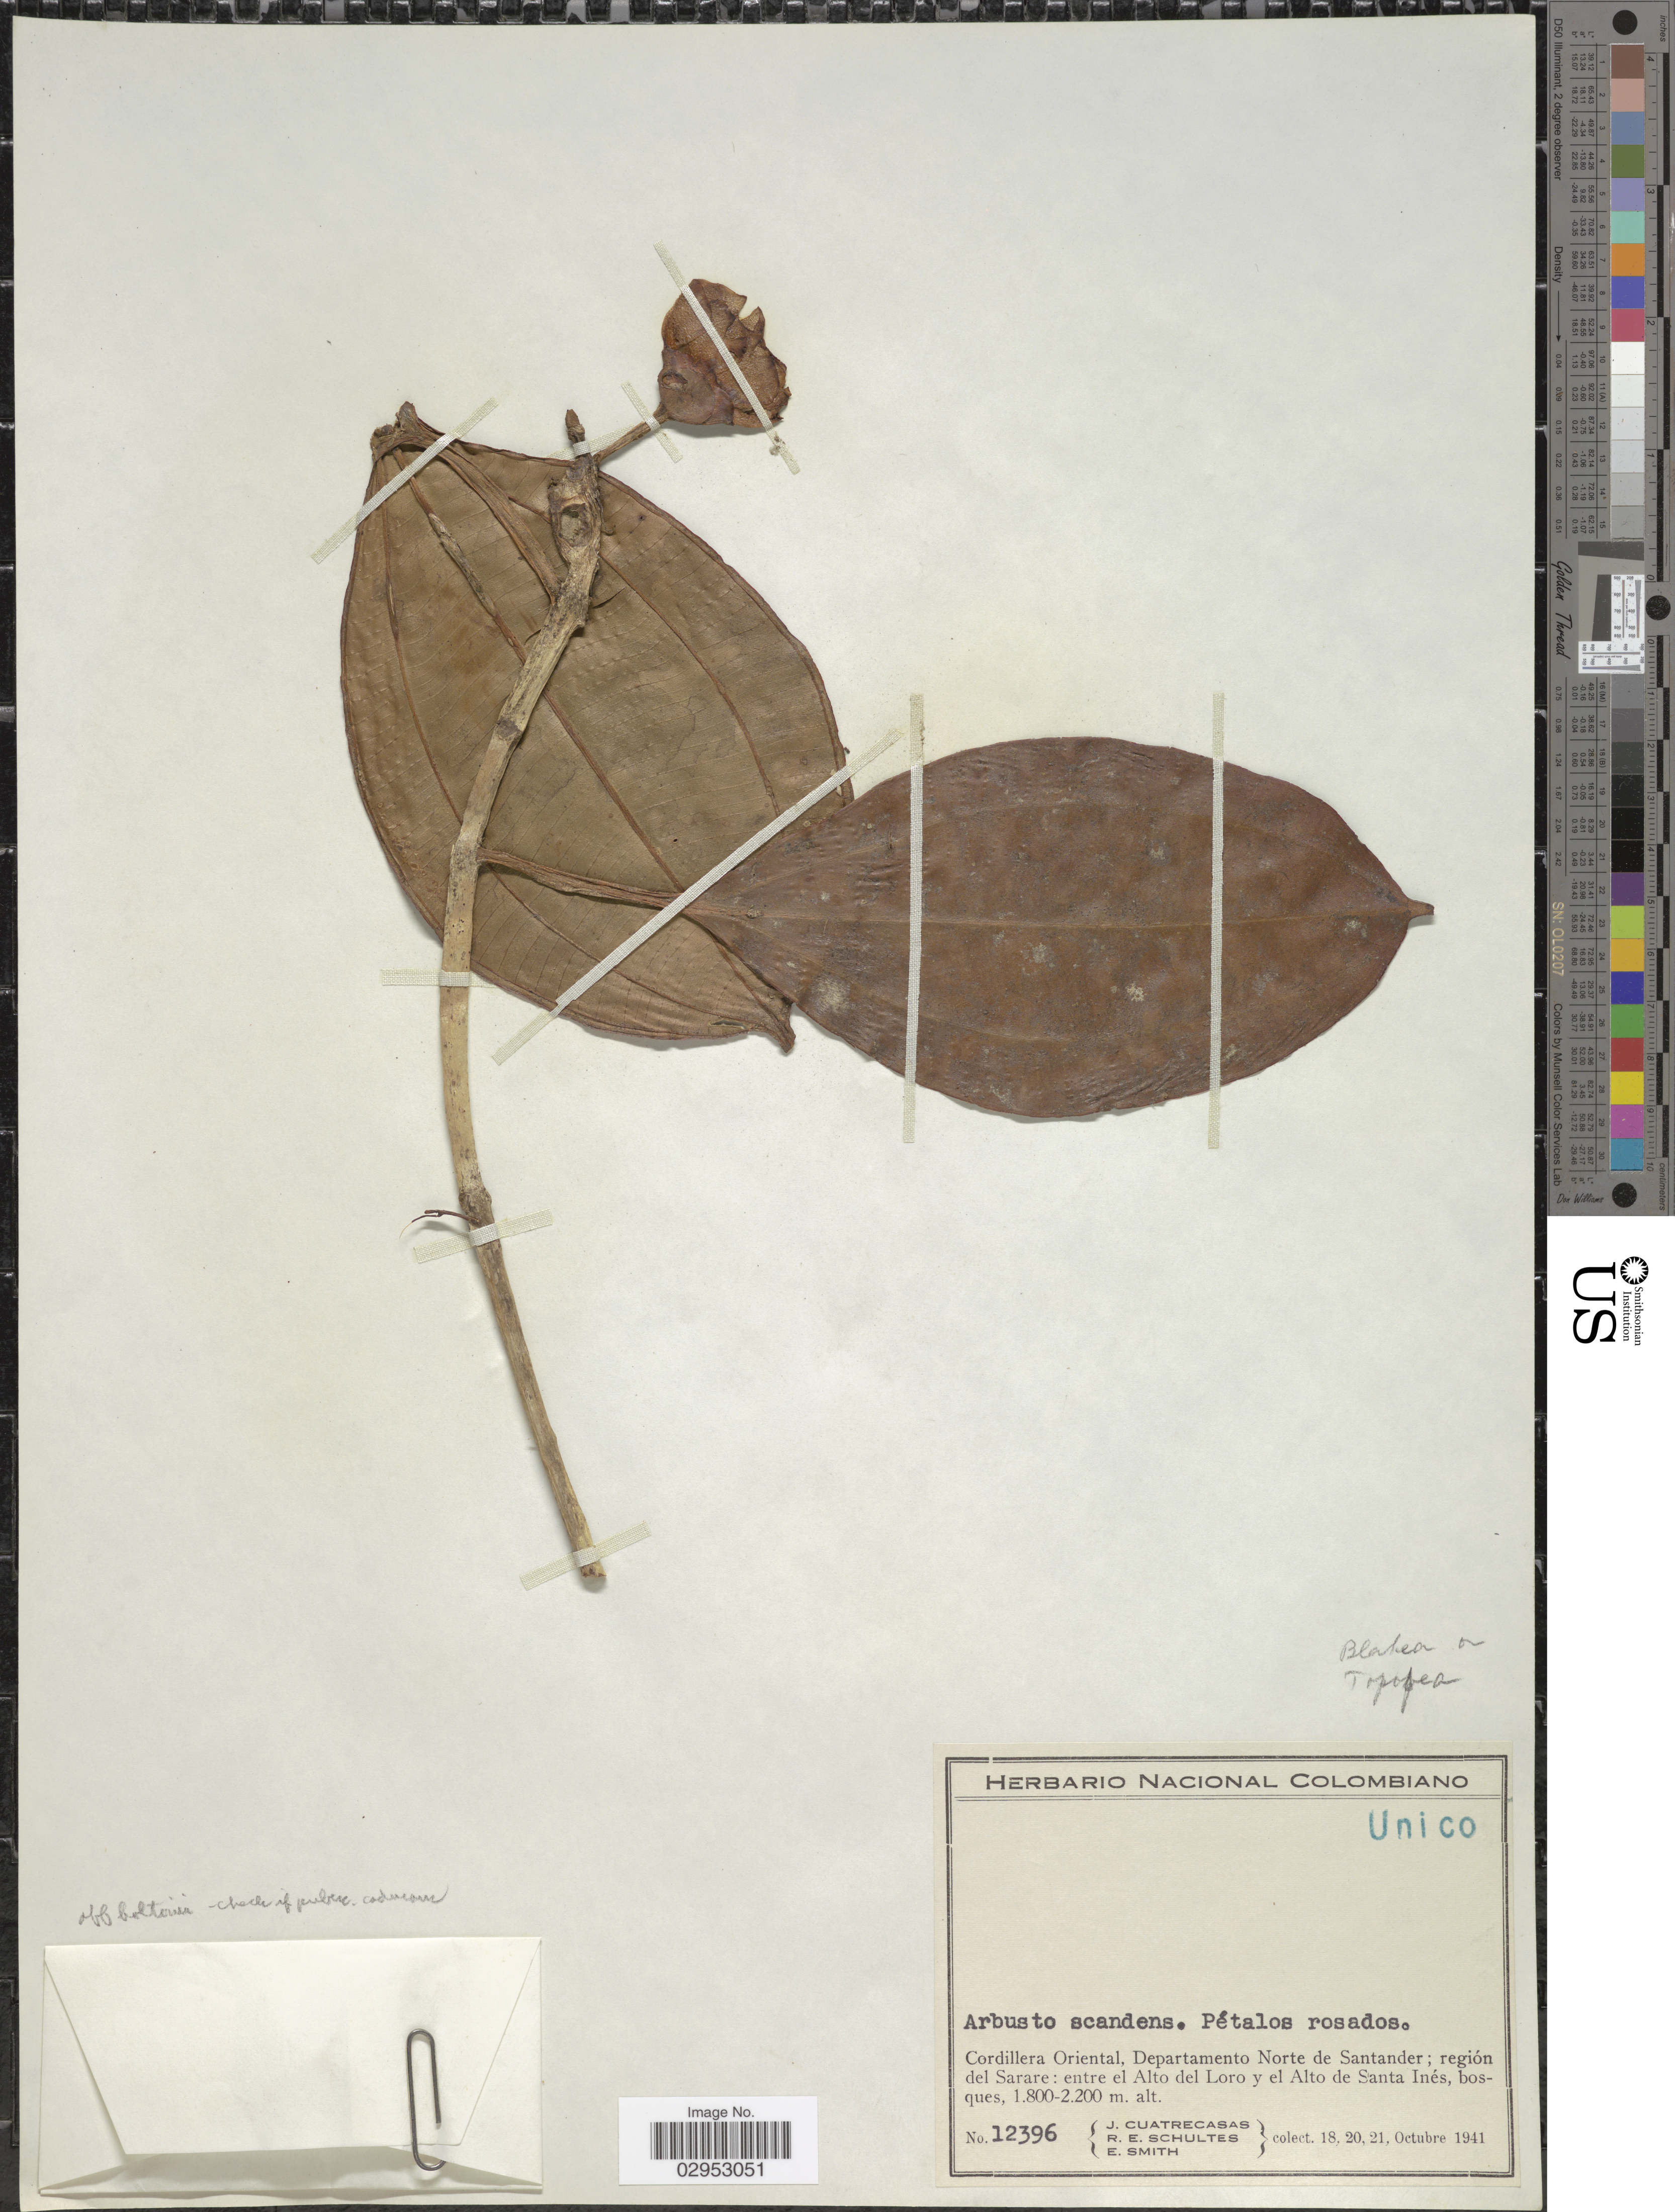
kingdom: Plantae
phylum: Tracheophyta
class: Magnoliopsida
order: Myrtales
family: Melastomataceae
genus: Blakea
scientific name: Blakea holtonii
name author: Hochr.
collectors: J. Cuatrecasas, R. E. Schultes & E. Smith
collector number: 12396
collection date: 1941-10-18/1941-10-21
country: Colombia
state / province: Norte de Santander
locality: Cordillera Oriental, Departamento Norte de Santander; región del Sarare: entre el Alto del Loro y el Alto de Santa Inés.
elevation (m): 1800